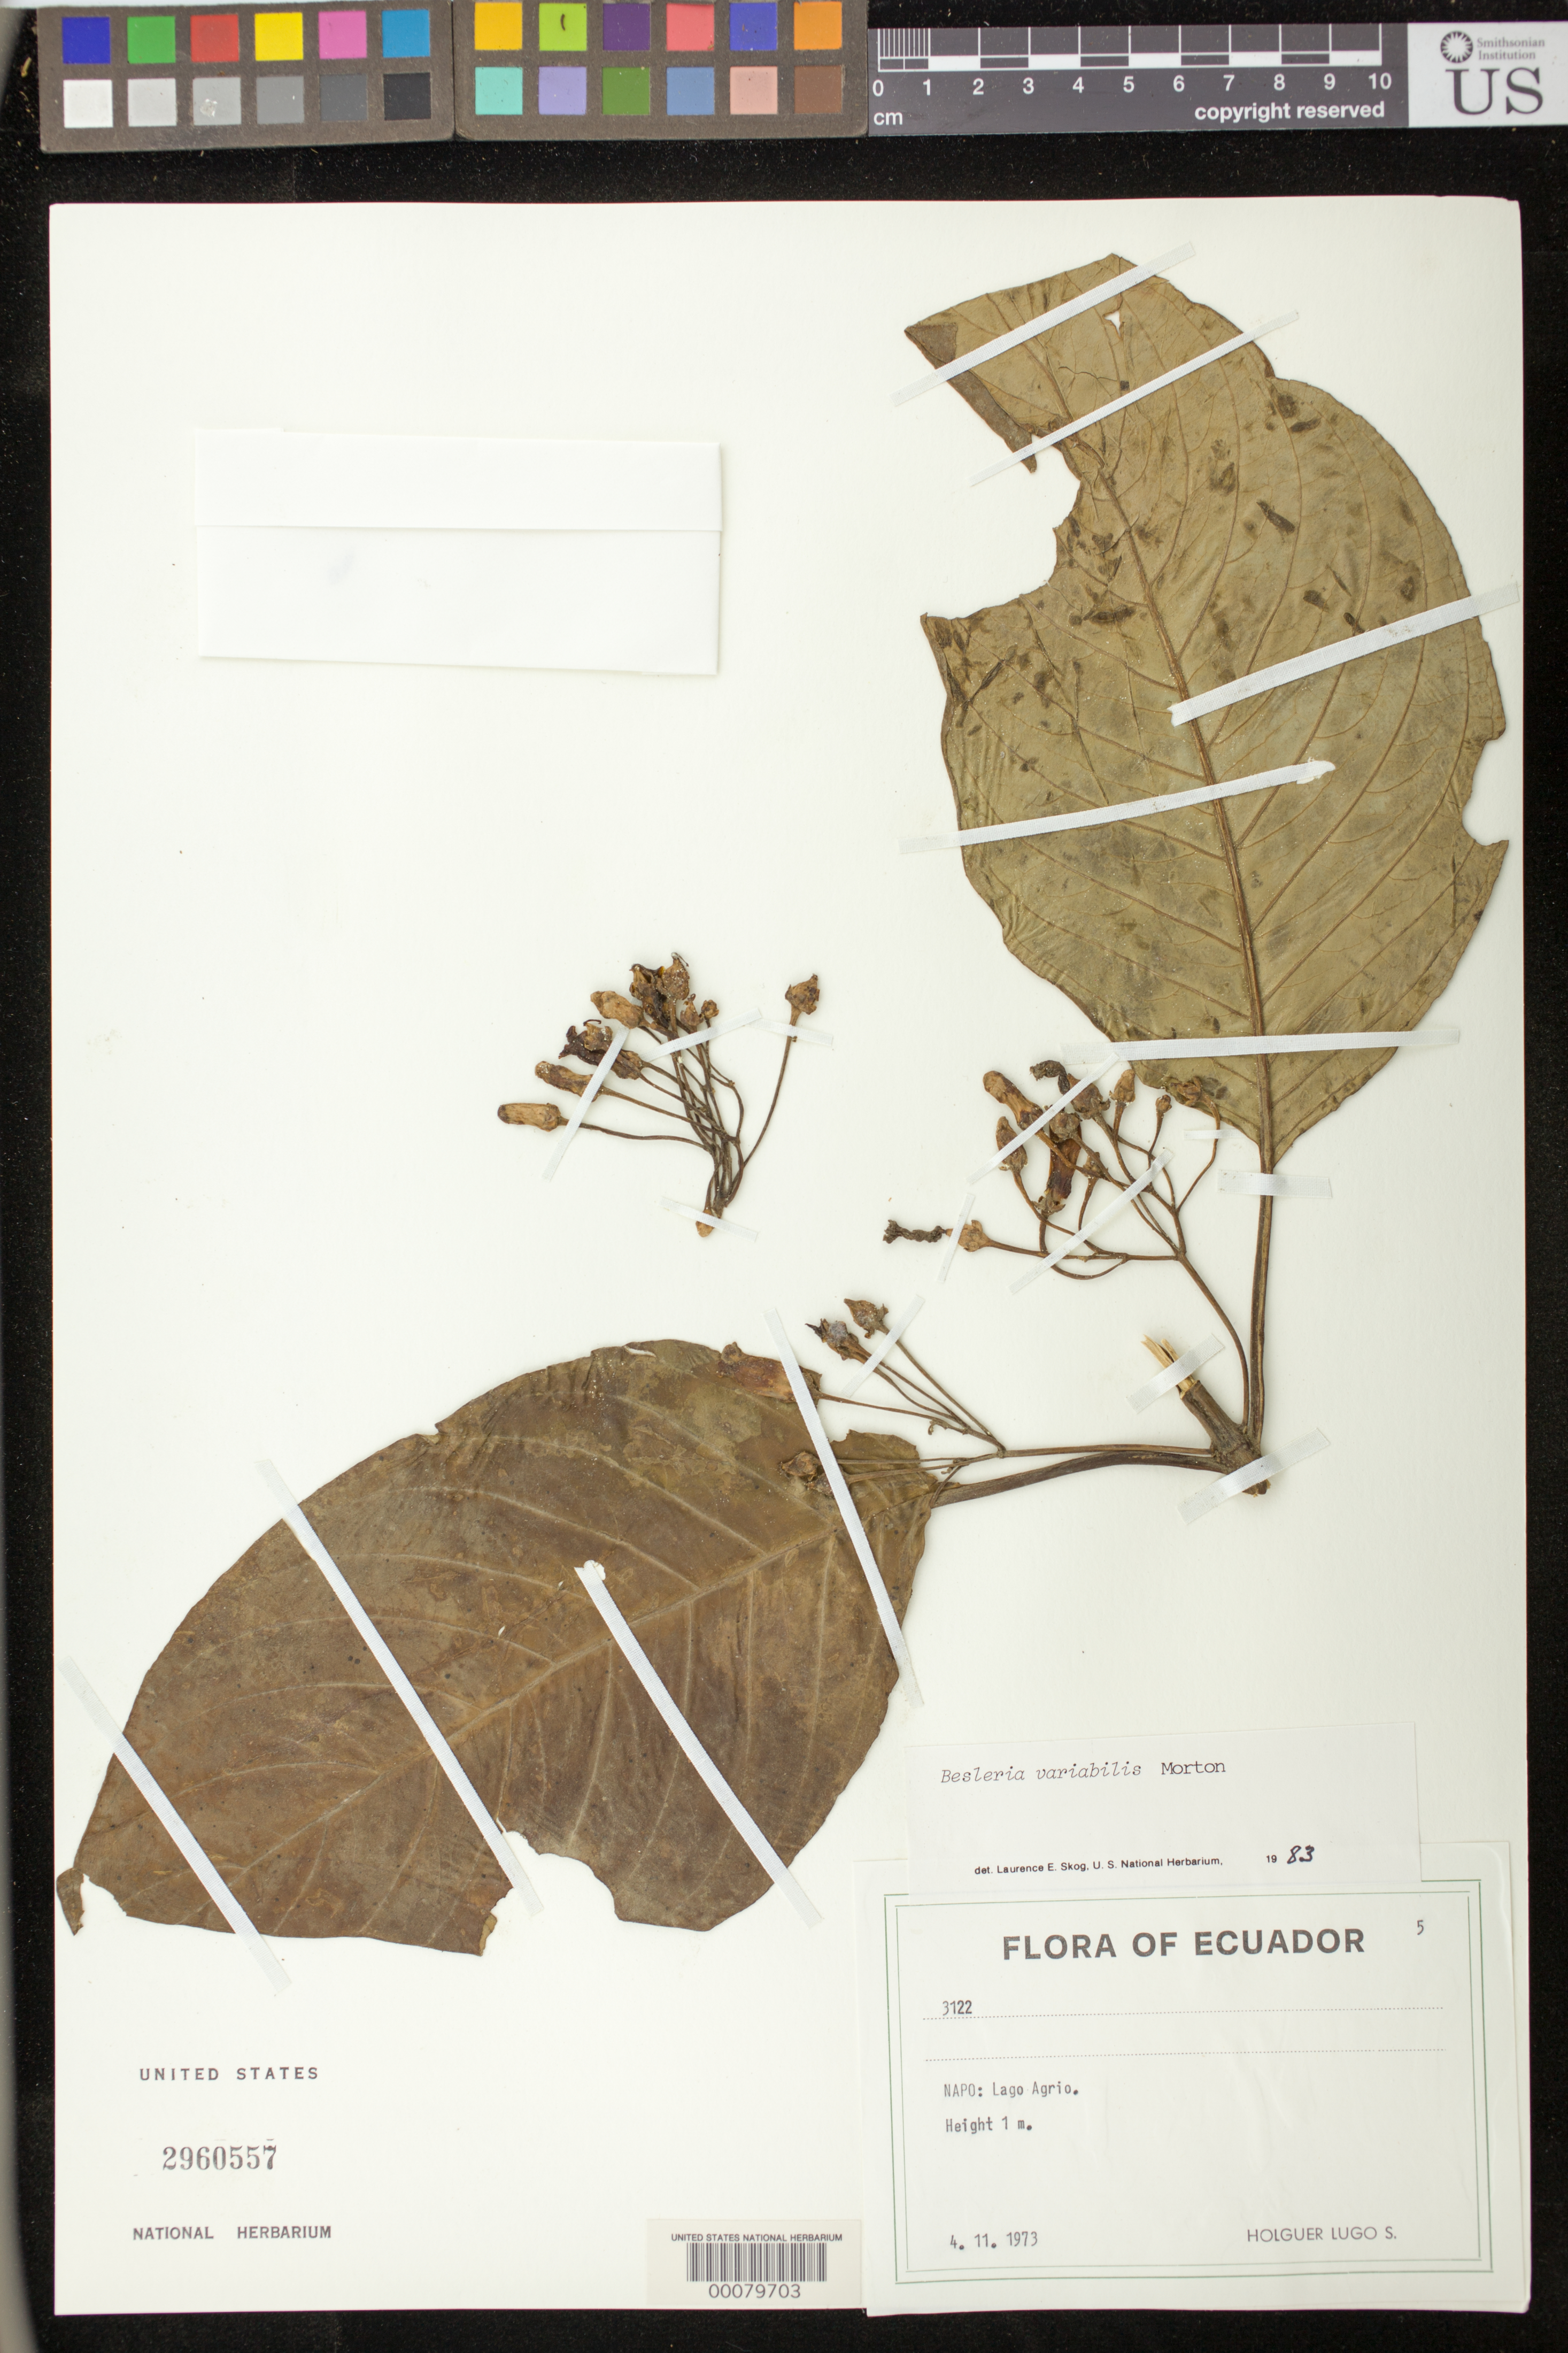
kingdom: Plantae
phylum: Tracheophyta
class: Magnoliopsida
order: Lamiales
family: Gesneriaceae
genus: Besleria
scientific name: Besleria variabilis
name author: C.V. Morton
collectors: H. Lugo S.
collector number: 3122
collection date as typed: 04 Feb 1973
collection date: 1973-02-04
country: Ecuador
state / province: Sucumbíos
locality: Napo.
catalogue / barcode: US 2960557